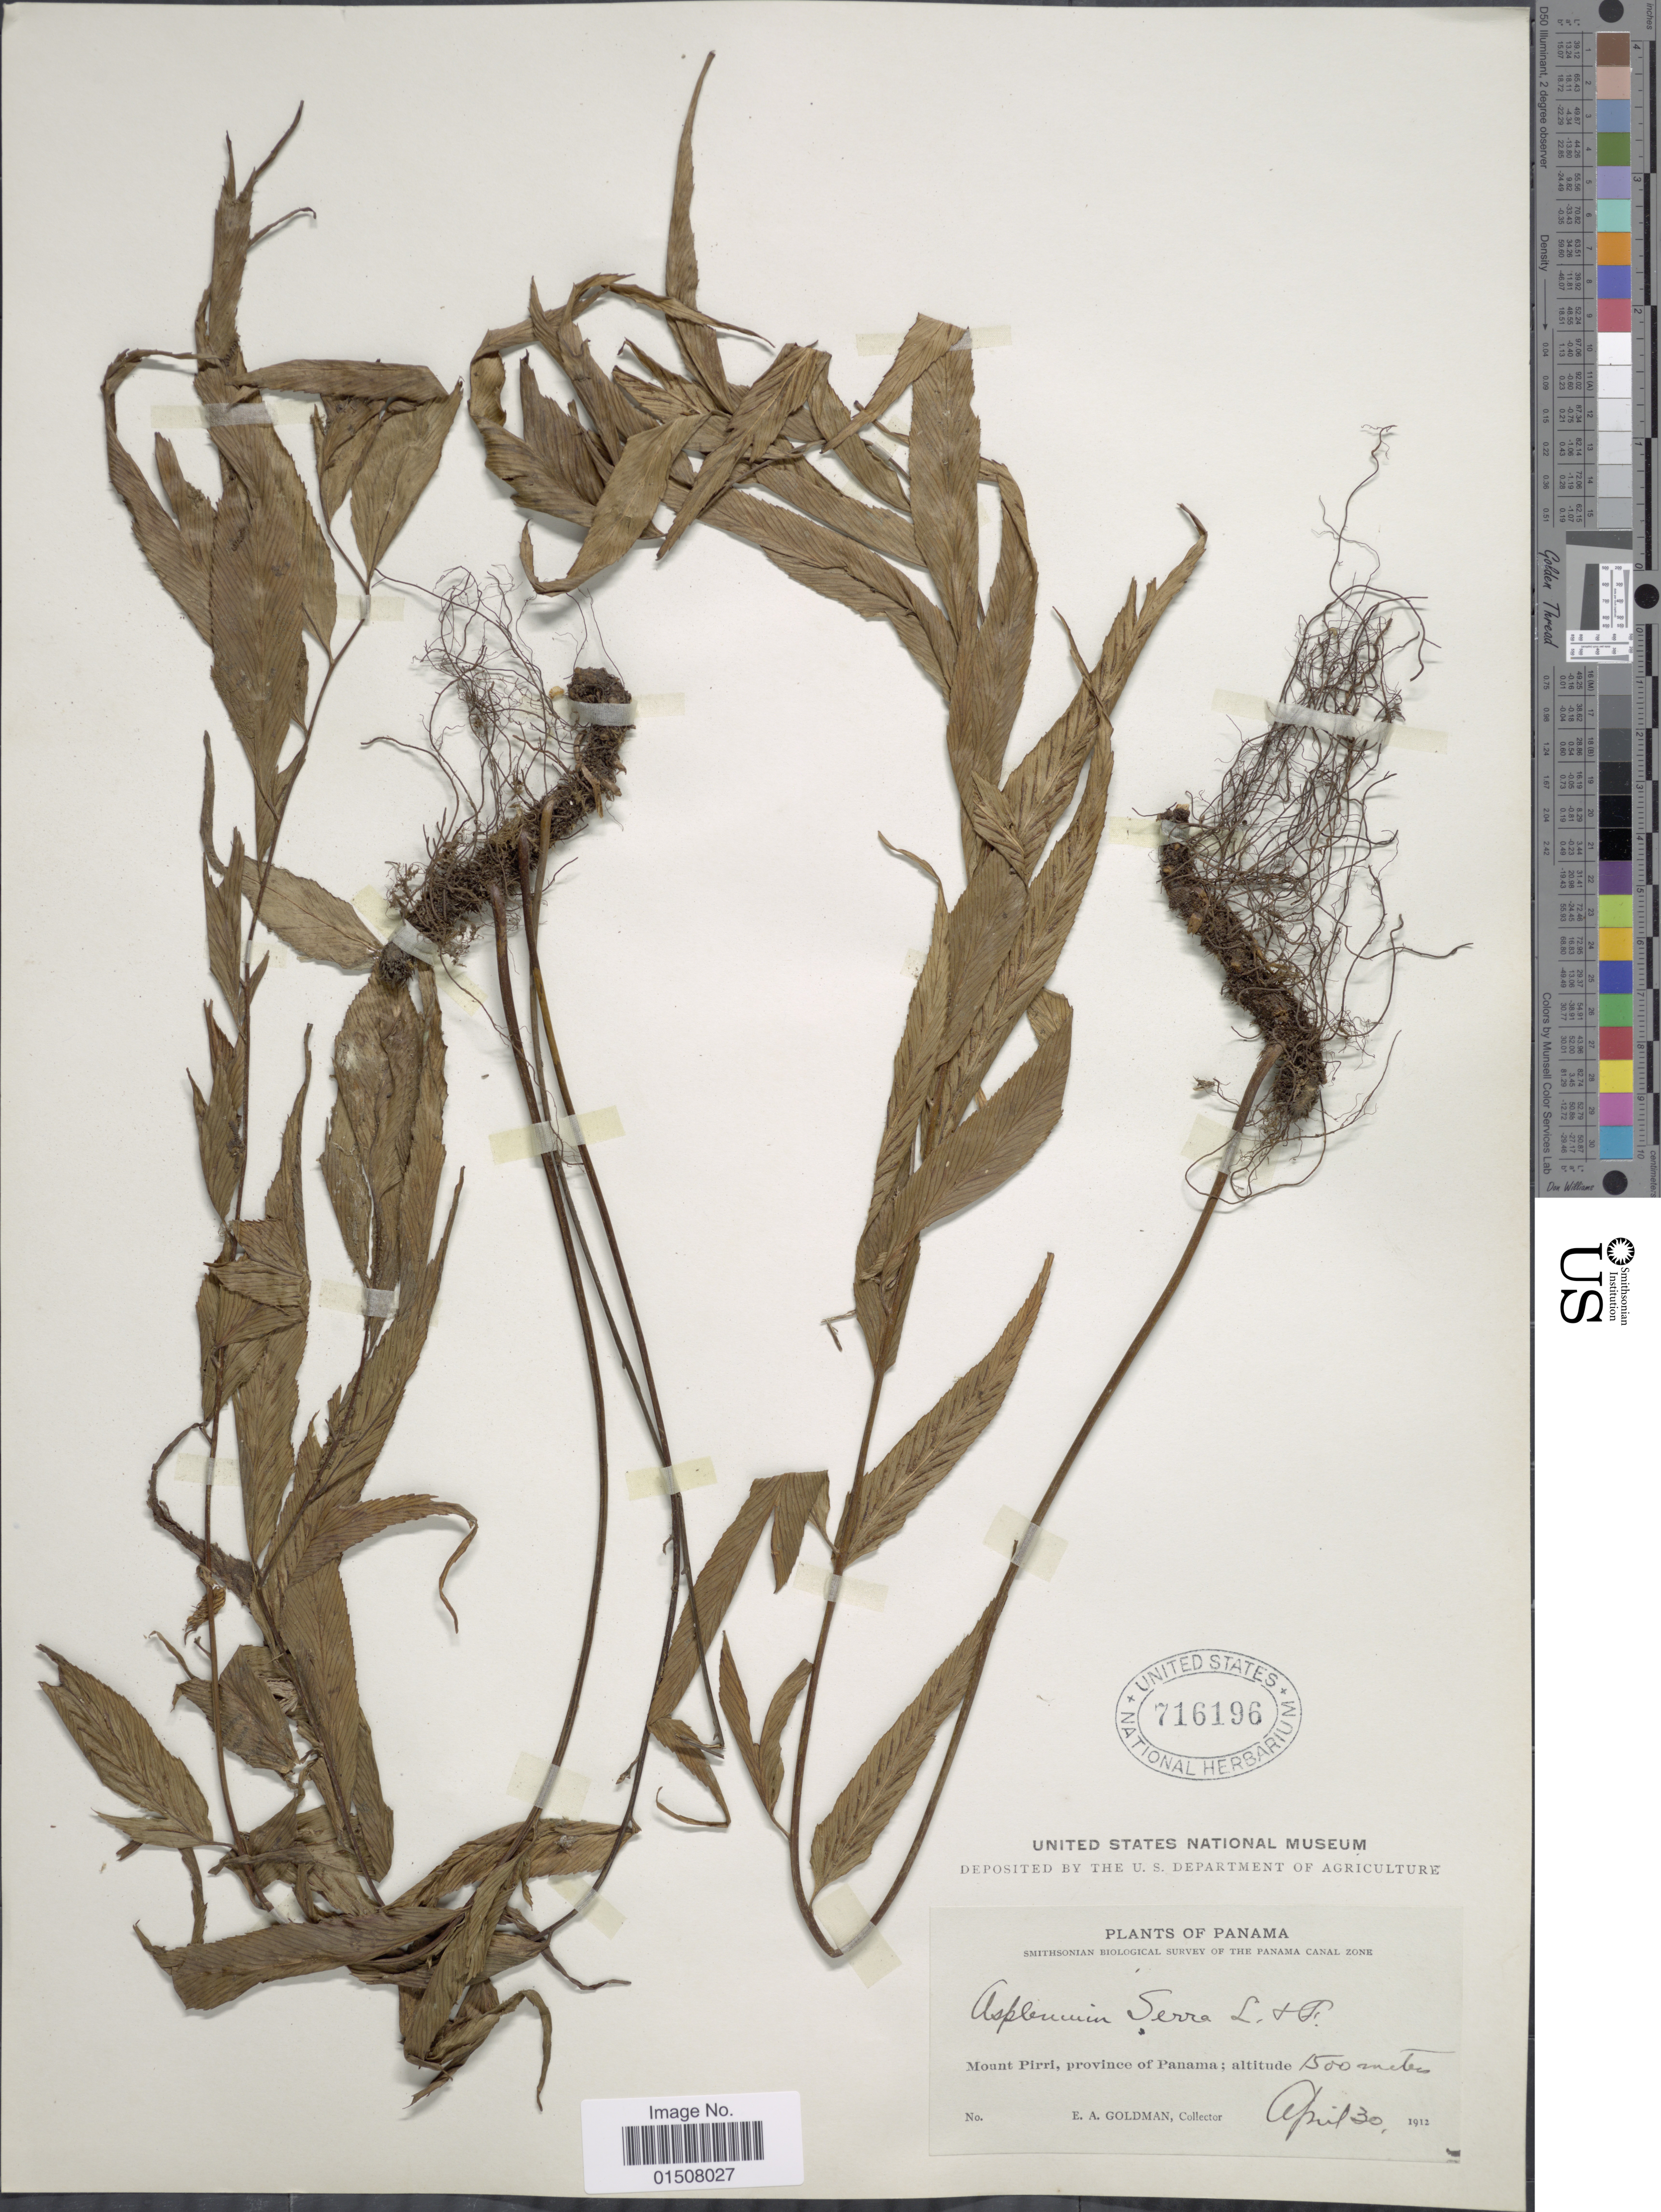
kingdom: Plantae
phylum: Tracheophyta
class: Polypodiopsida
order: Polypodiales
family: Aspleniaceae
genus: Asplenium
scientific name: Asplenium serra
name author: Langsd. & Fisch.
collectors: E. A. Goldman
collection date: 1912-04-30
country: Panama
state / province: Panamá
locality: Panama Canal Zone, Mount Pirri, province of Panama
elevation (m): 1500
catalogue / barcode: US 716196